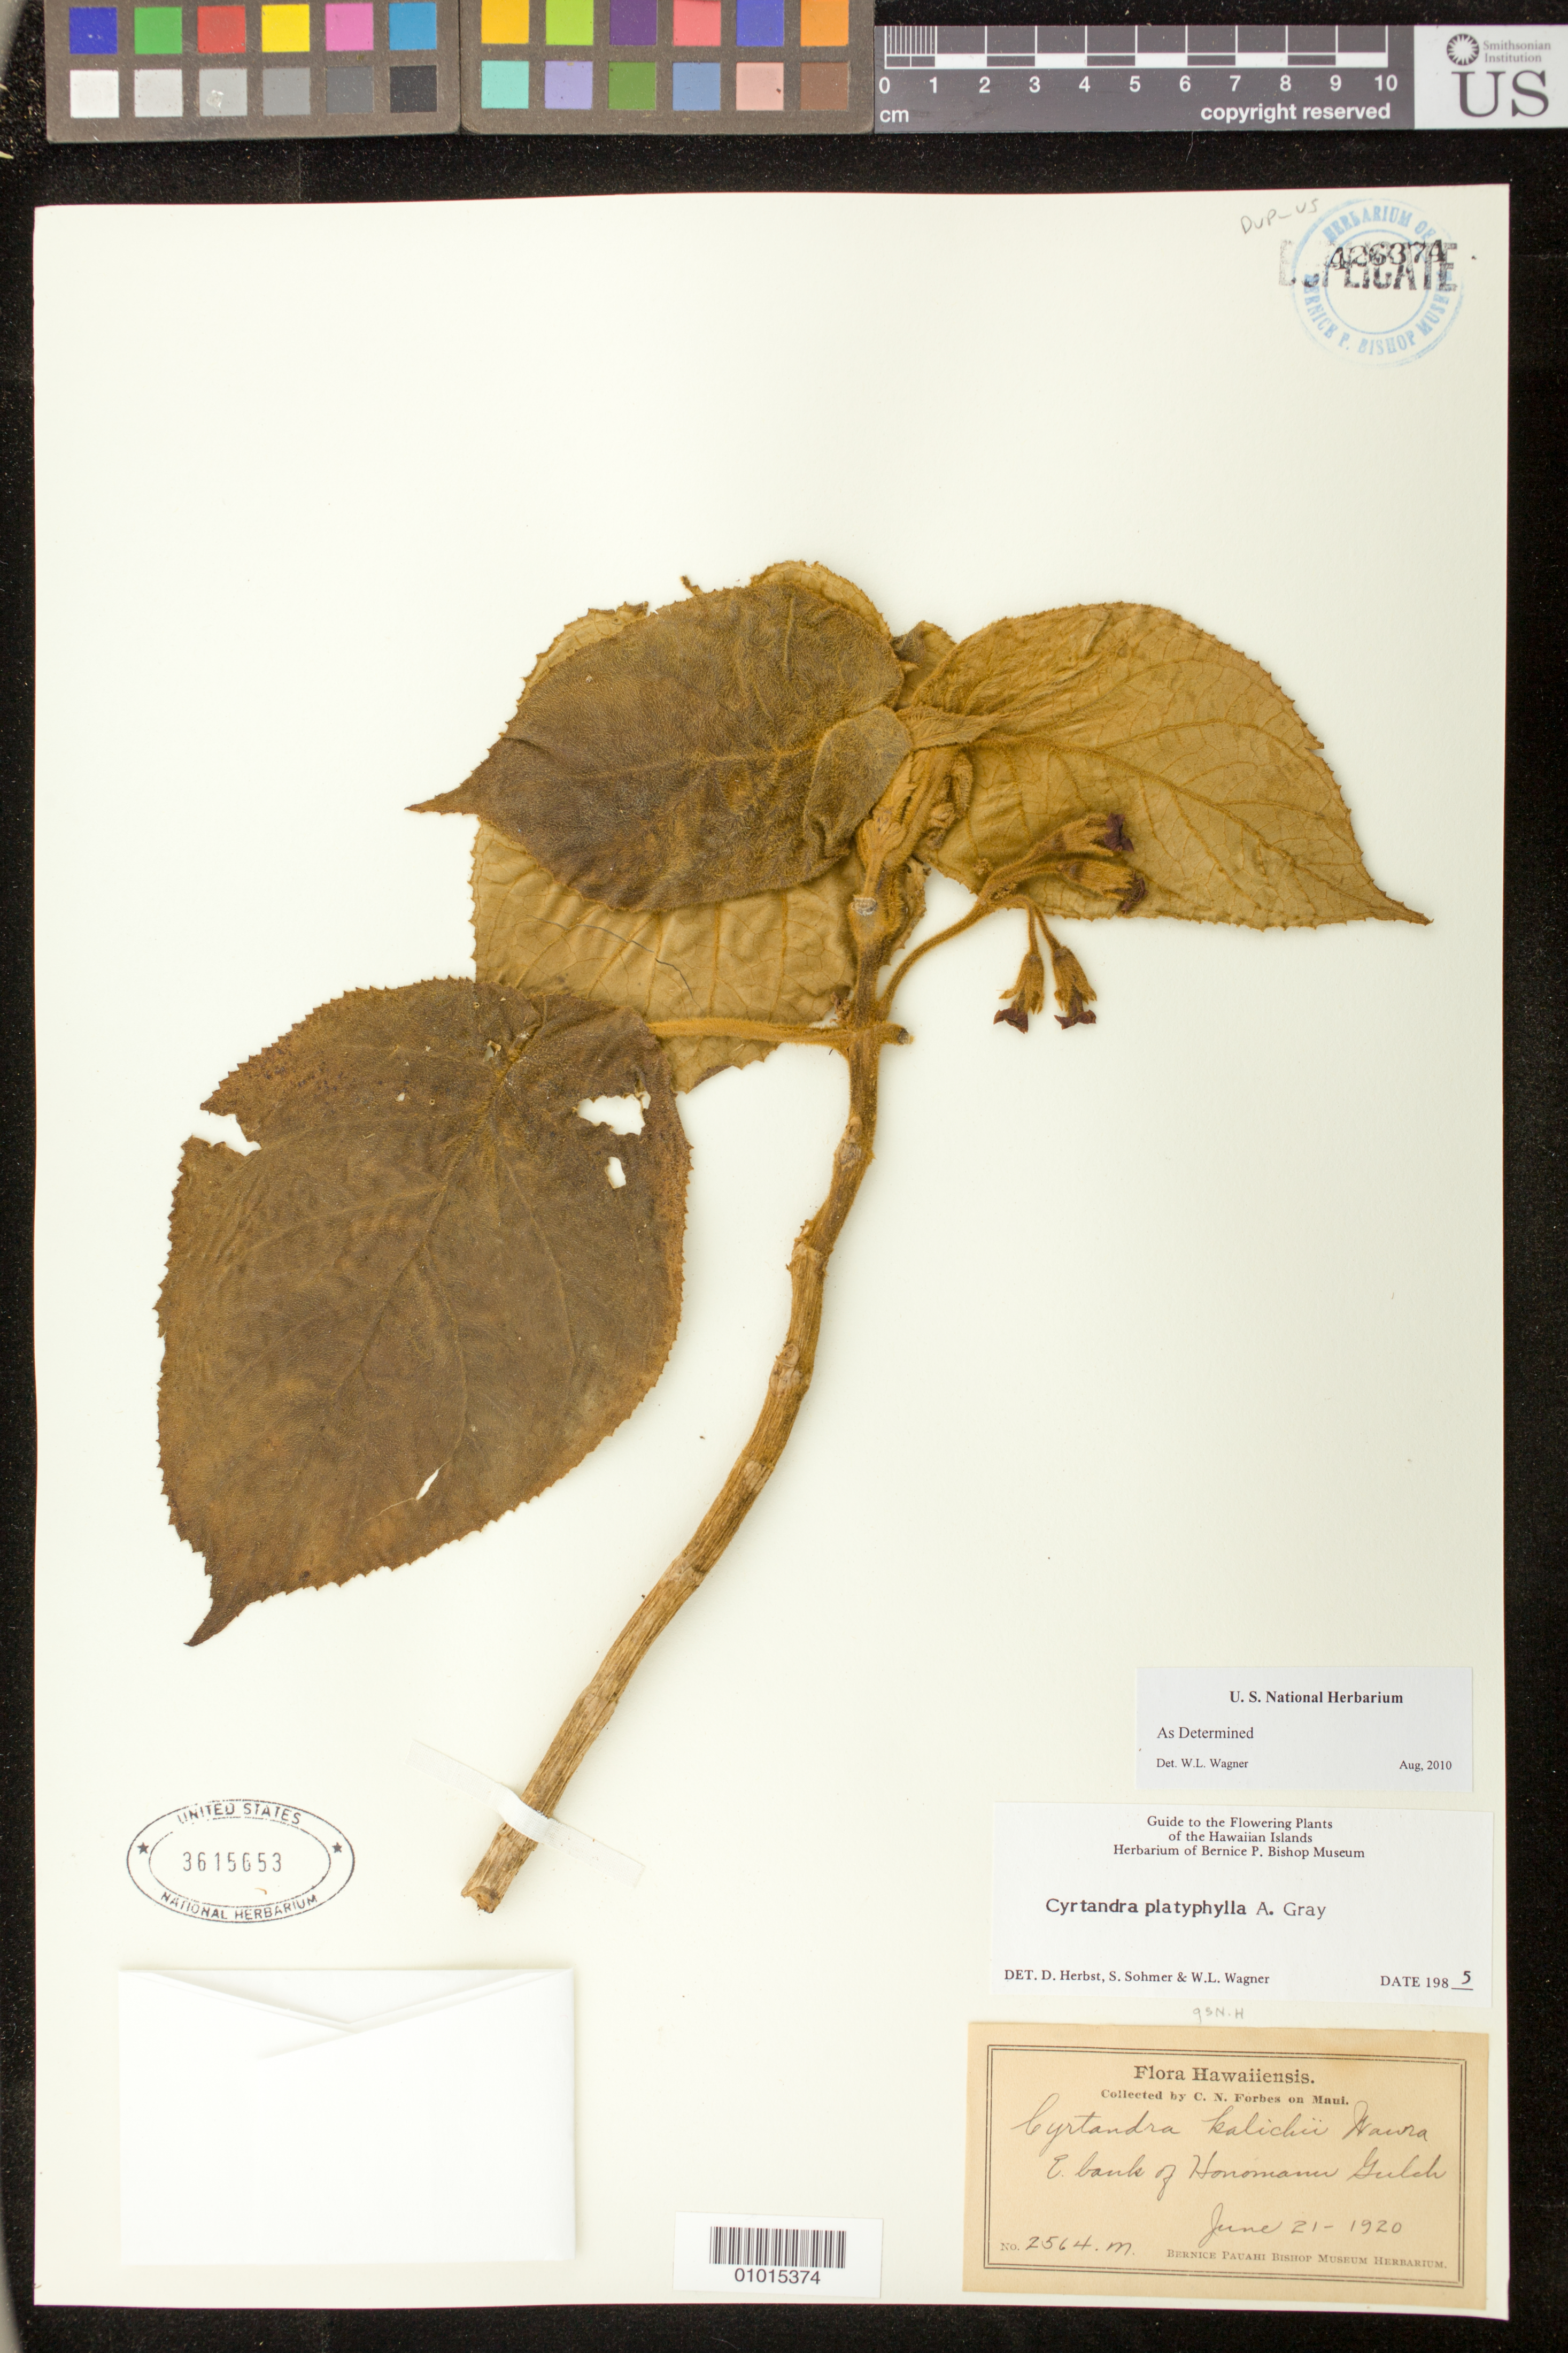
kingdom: Plantae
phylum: Tracheophyta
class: Magnoliopsida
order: Lamiales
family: Gesneriaceae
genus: Cyrtandra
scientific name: Cyrtandra platyphylla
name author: A. Gray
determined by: Wagner, W. L., (BOT), Smithsonian Institution - National Museum of Natural History (UNITED STATES)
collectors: C. N. Forbes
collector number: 2564.M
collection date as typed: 21 Jun 1920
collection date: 1920-06-21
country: United States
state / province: Hawaii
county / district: Maui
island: Maui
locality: East bank of Honomanu Gulch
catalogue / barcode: US 3615653